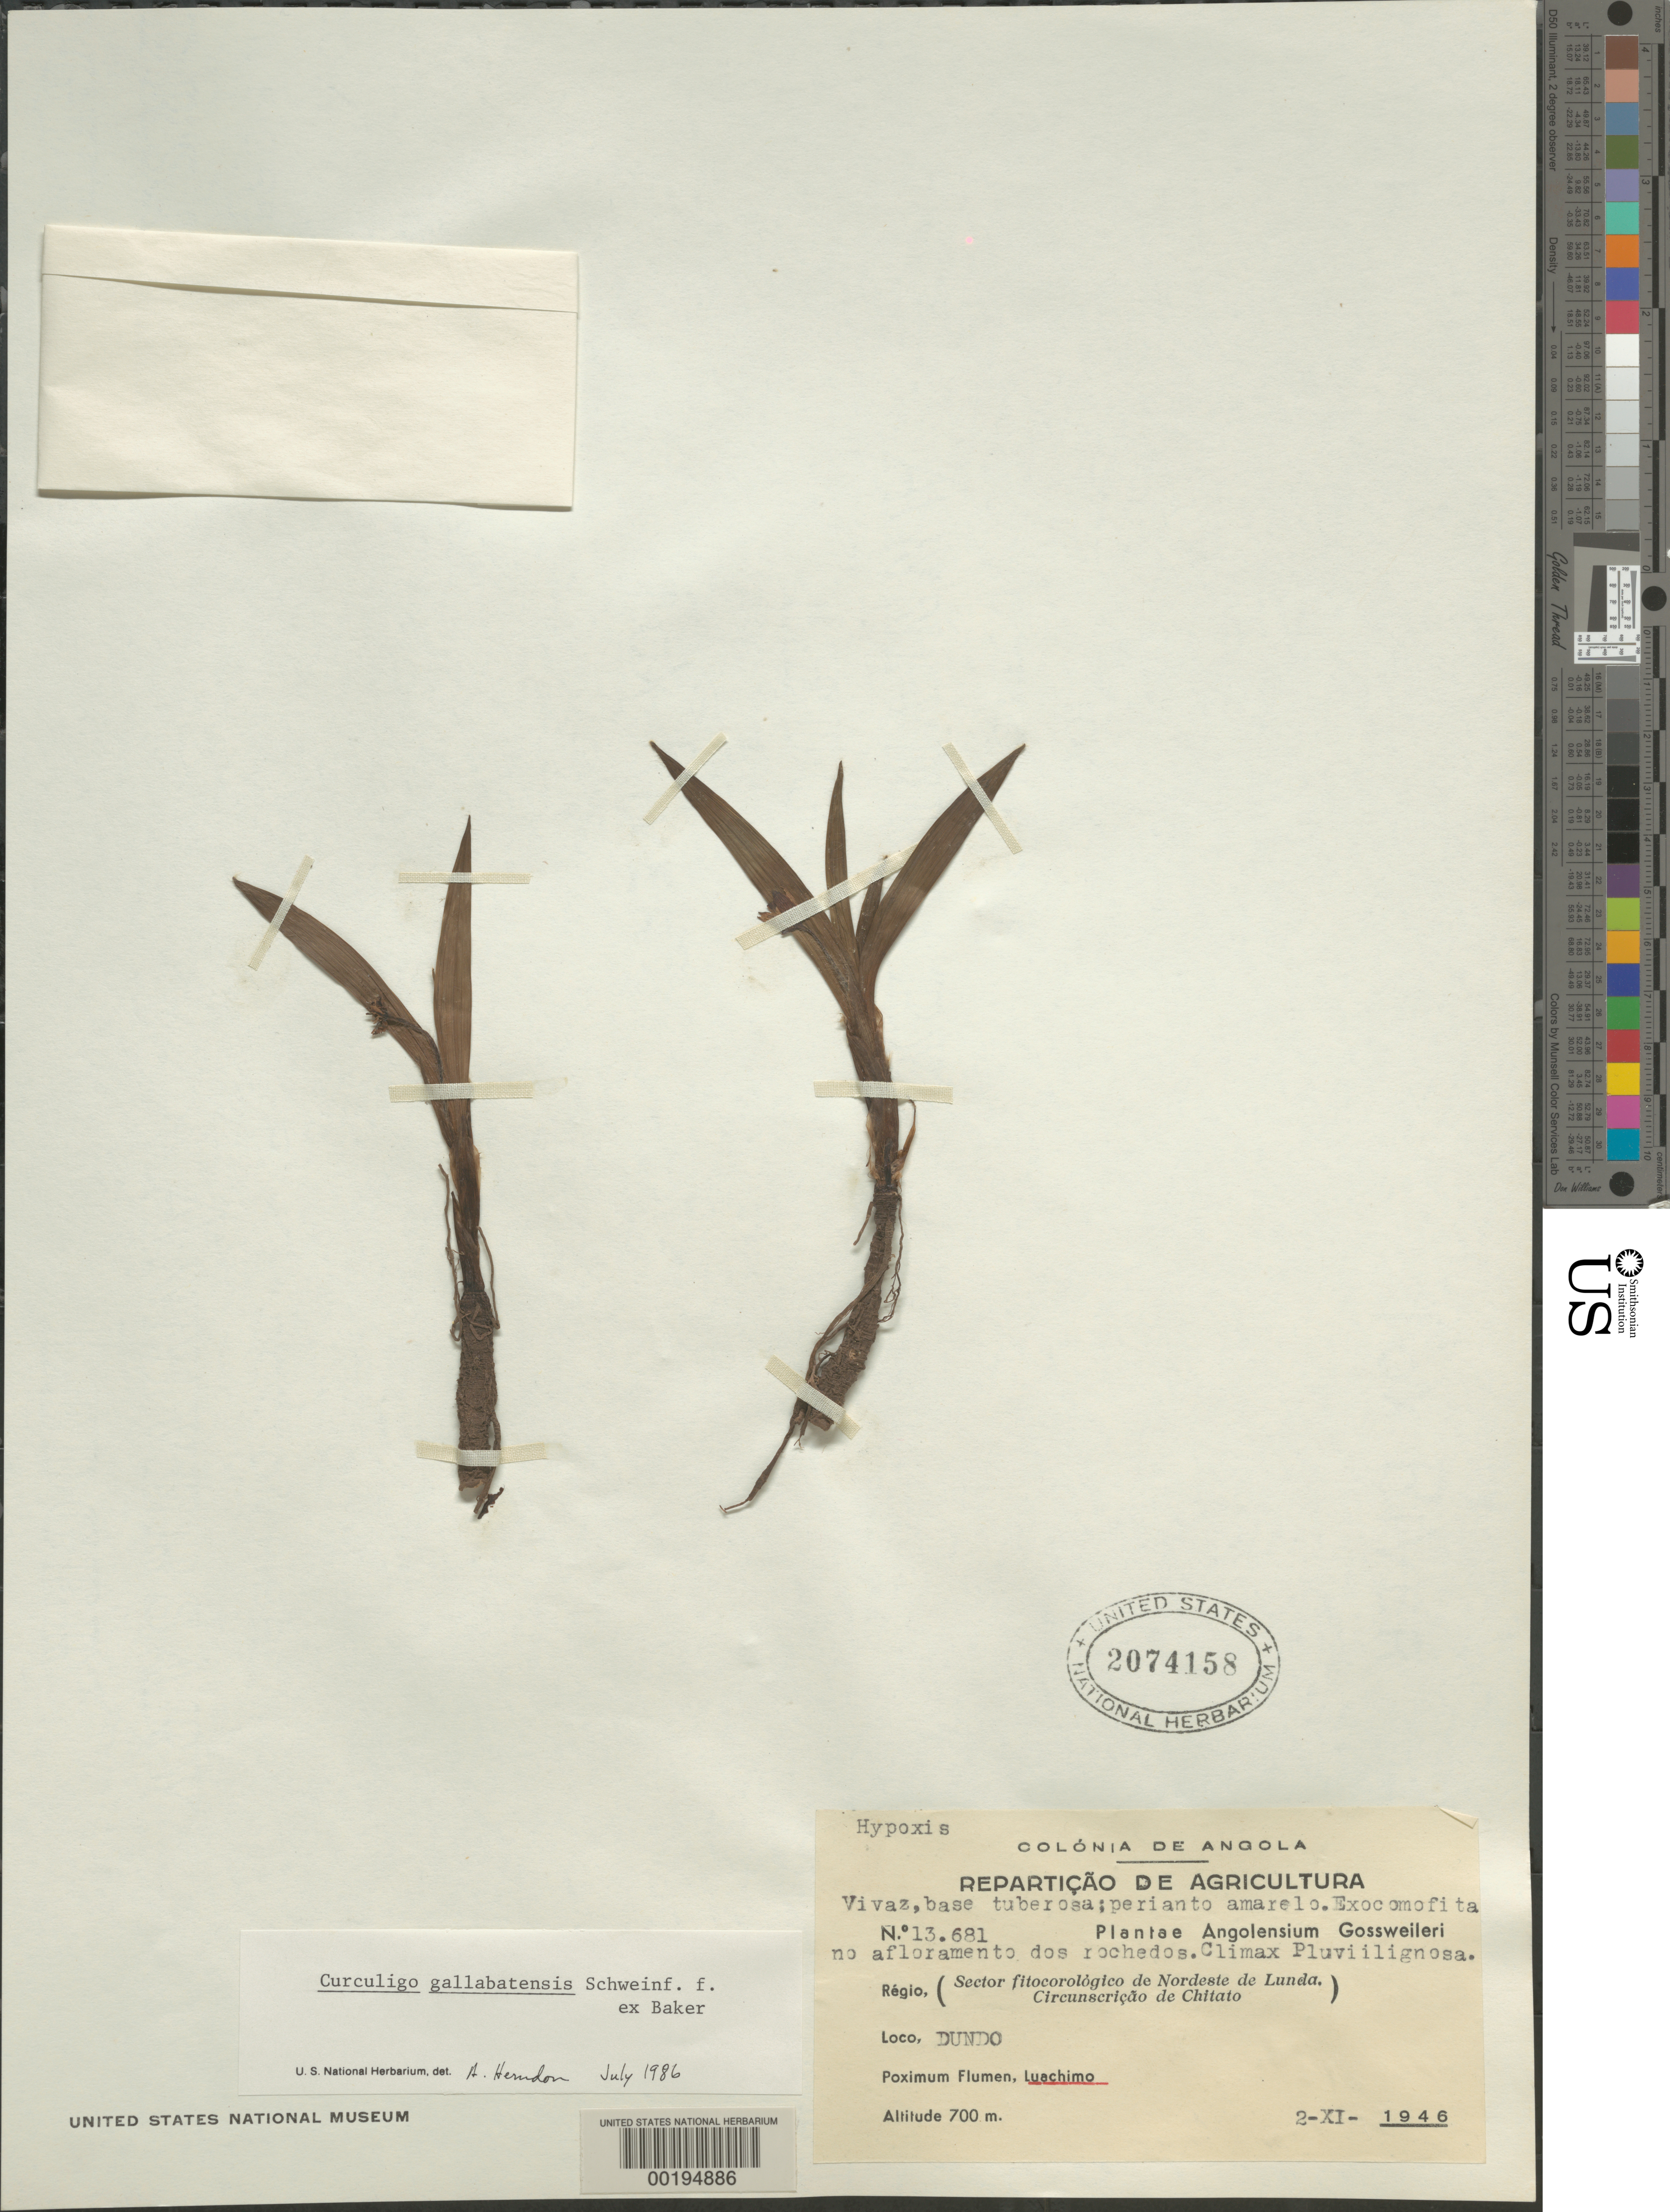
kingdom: Plantae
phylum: Tracheophyta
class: Liliopsida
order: Asparagales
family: Hypoxidaceae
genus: Curculigo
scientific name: Curculigo gallabatensis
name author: Schweinf. ex Baker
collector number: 13681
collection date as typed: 02 Nov 1946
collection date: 1946-11-02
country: Angola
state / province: Lunda Norte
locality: Dundo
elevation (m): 700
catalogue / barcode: US 2074158